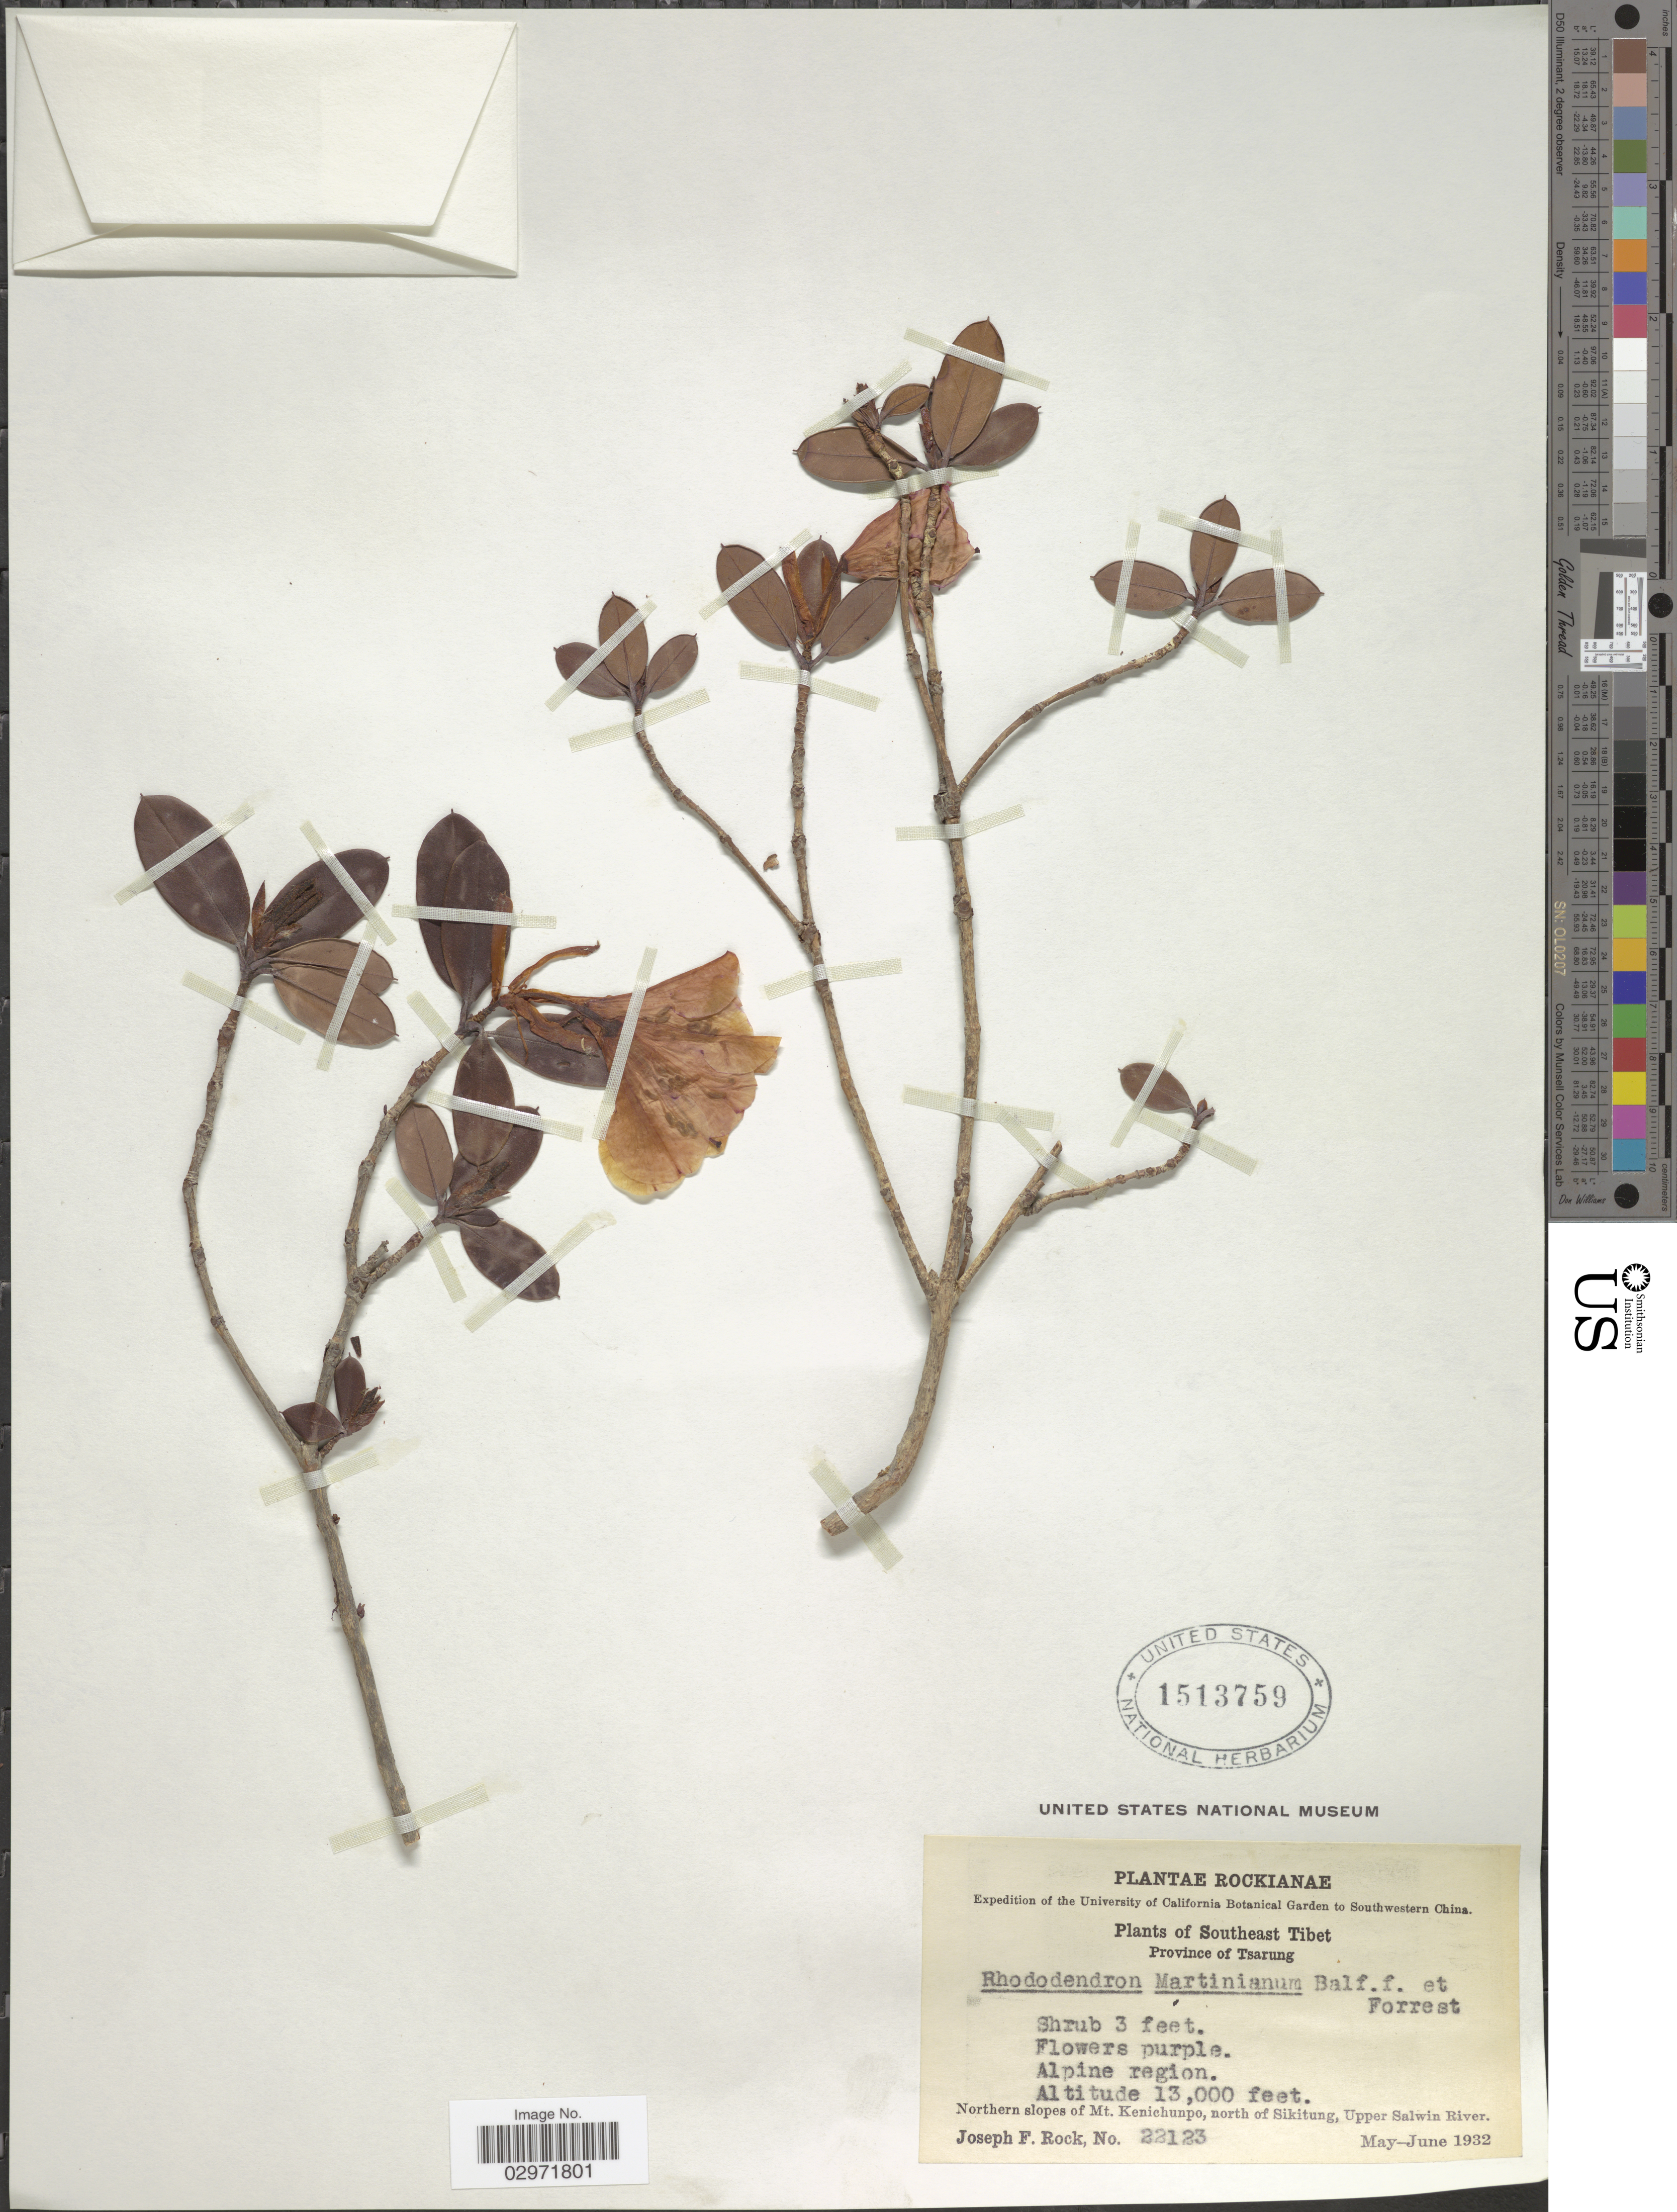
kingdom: Plantae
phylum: Tracheophyta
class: Magnoliopsida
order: Ericales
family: Ericaceae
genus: Rhododendron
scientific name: Rhododendron martinianum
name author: Balf. f. & Forrest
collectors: J. F. Rock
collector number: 22123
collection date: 1932-05/1932-06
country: China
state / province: Xizang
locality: Southwestern China. Southeast Tibet. Province of Tsarung. Alpine region. Northern slopes of Mt. Kenichunpo, north of Sikitung, Upper Salwin River.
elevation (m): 3962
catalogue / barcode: US 1513759